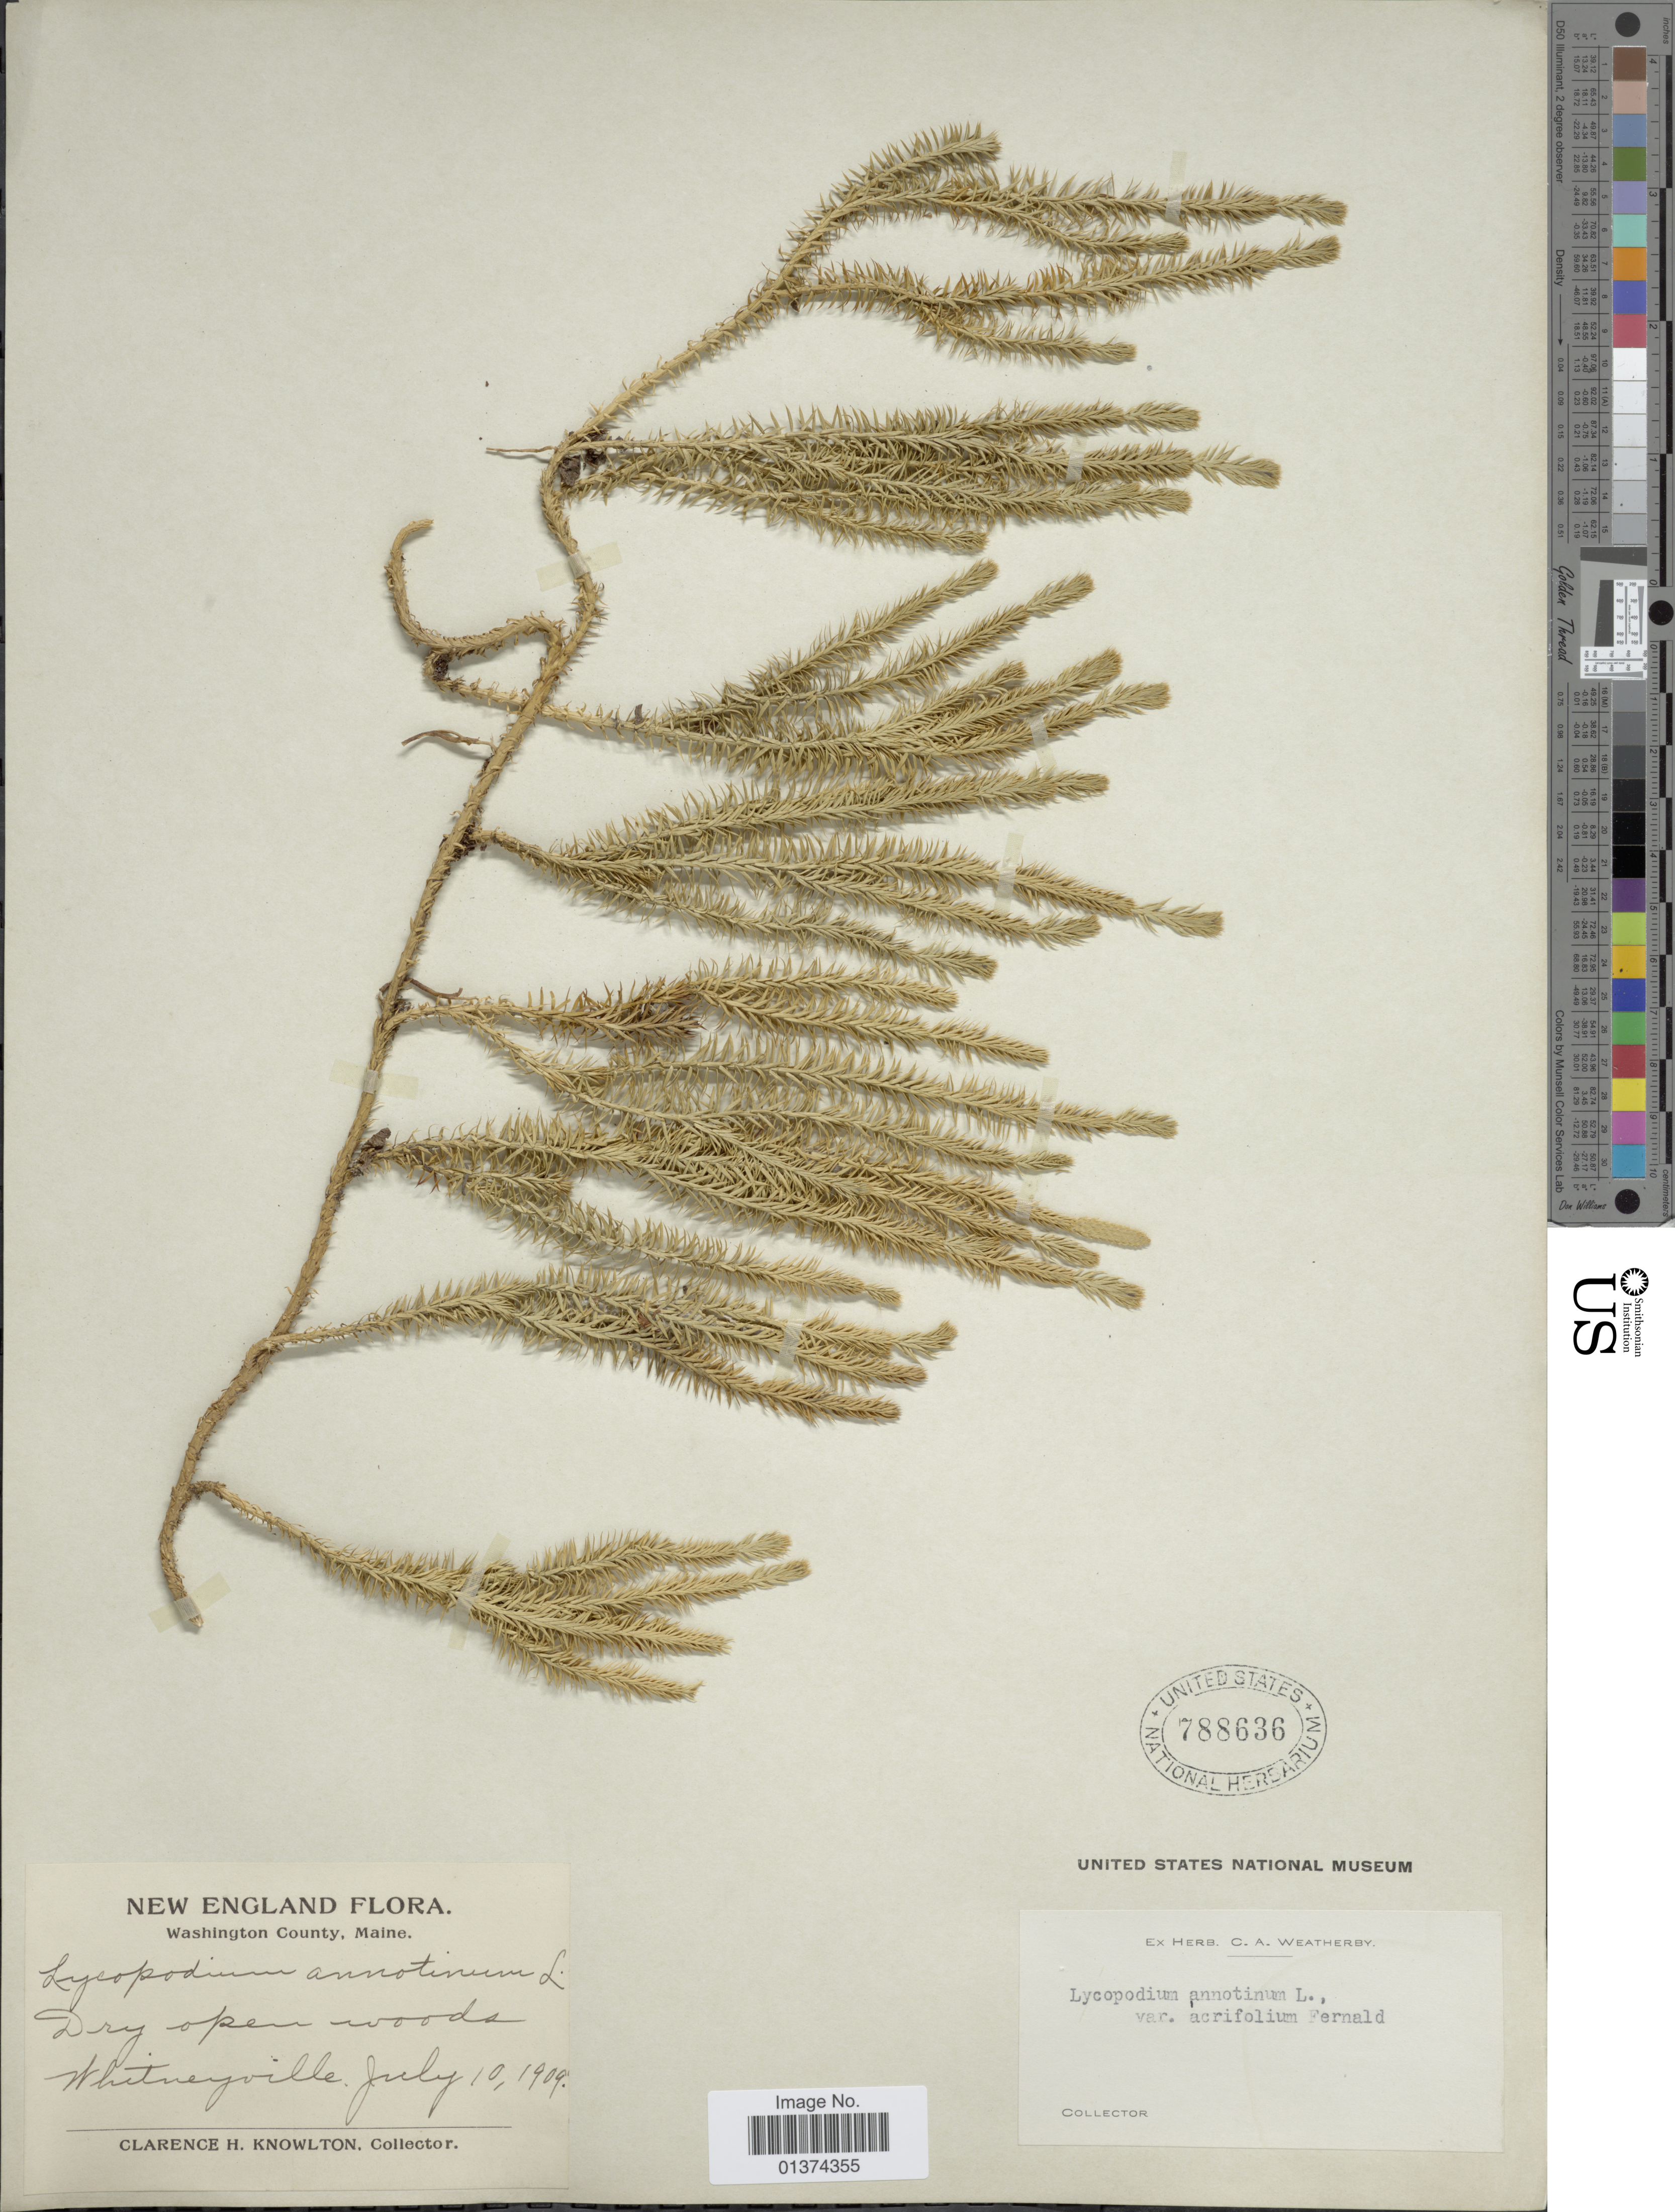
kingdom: Plantae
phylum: Tracheophyta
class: Lycopodiopsida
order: Lycopodiales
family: Lycopodiaceae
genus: Spinulum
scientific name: Spinulum annotinum subsp. annotinum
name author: (L.) A. Haines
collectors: C. H. Knowlton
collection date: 1909-07-10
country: United States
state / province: Maine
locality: New England, Washington County, Whitneyville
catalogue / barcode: US 788636